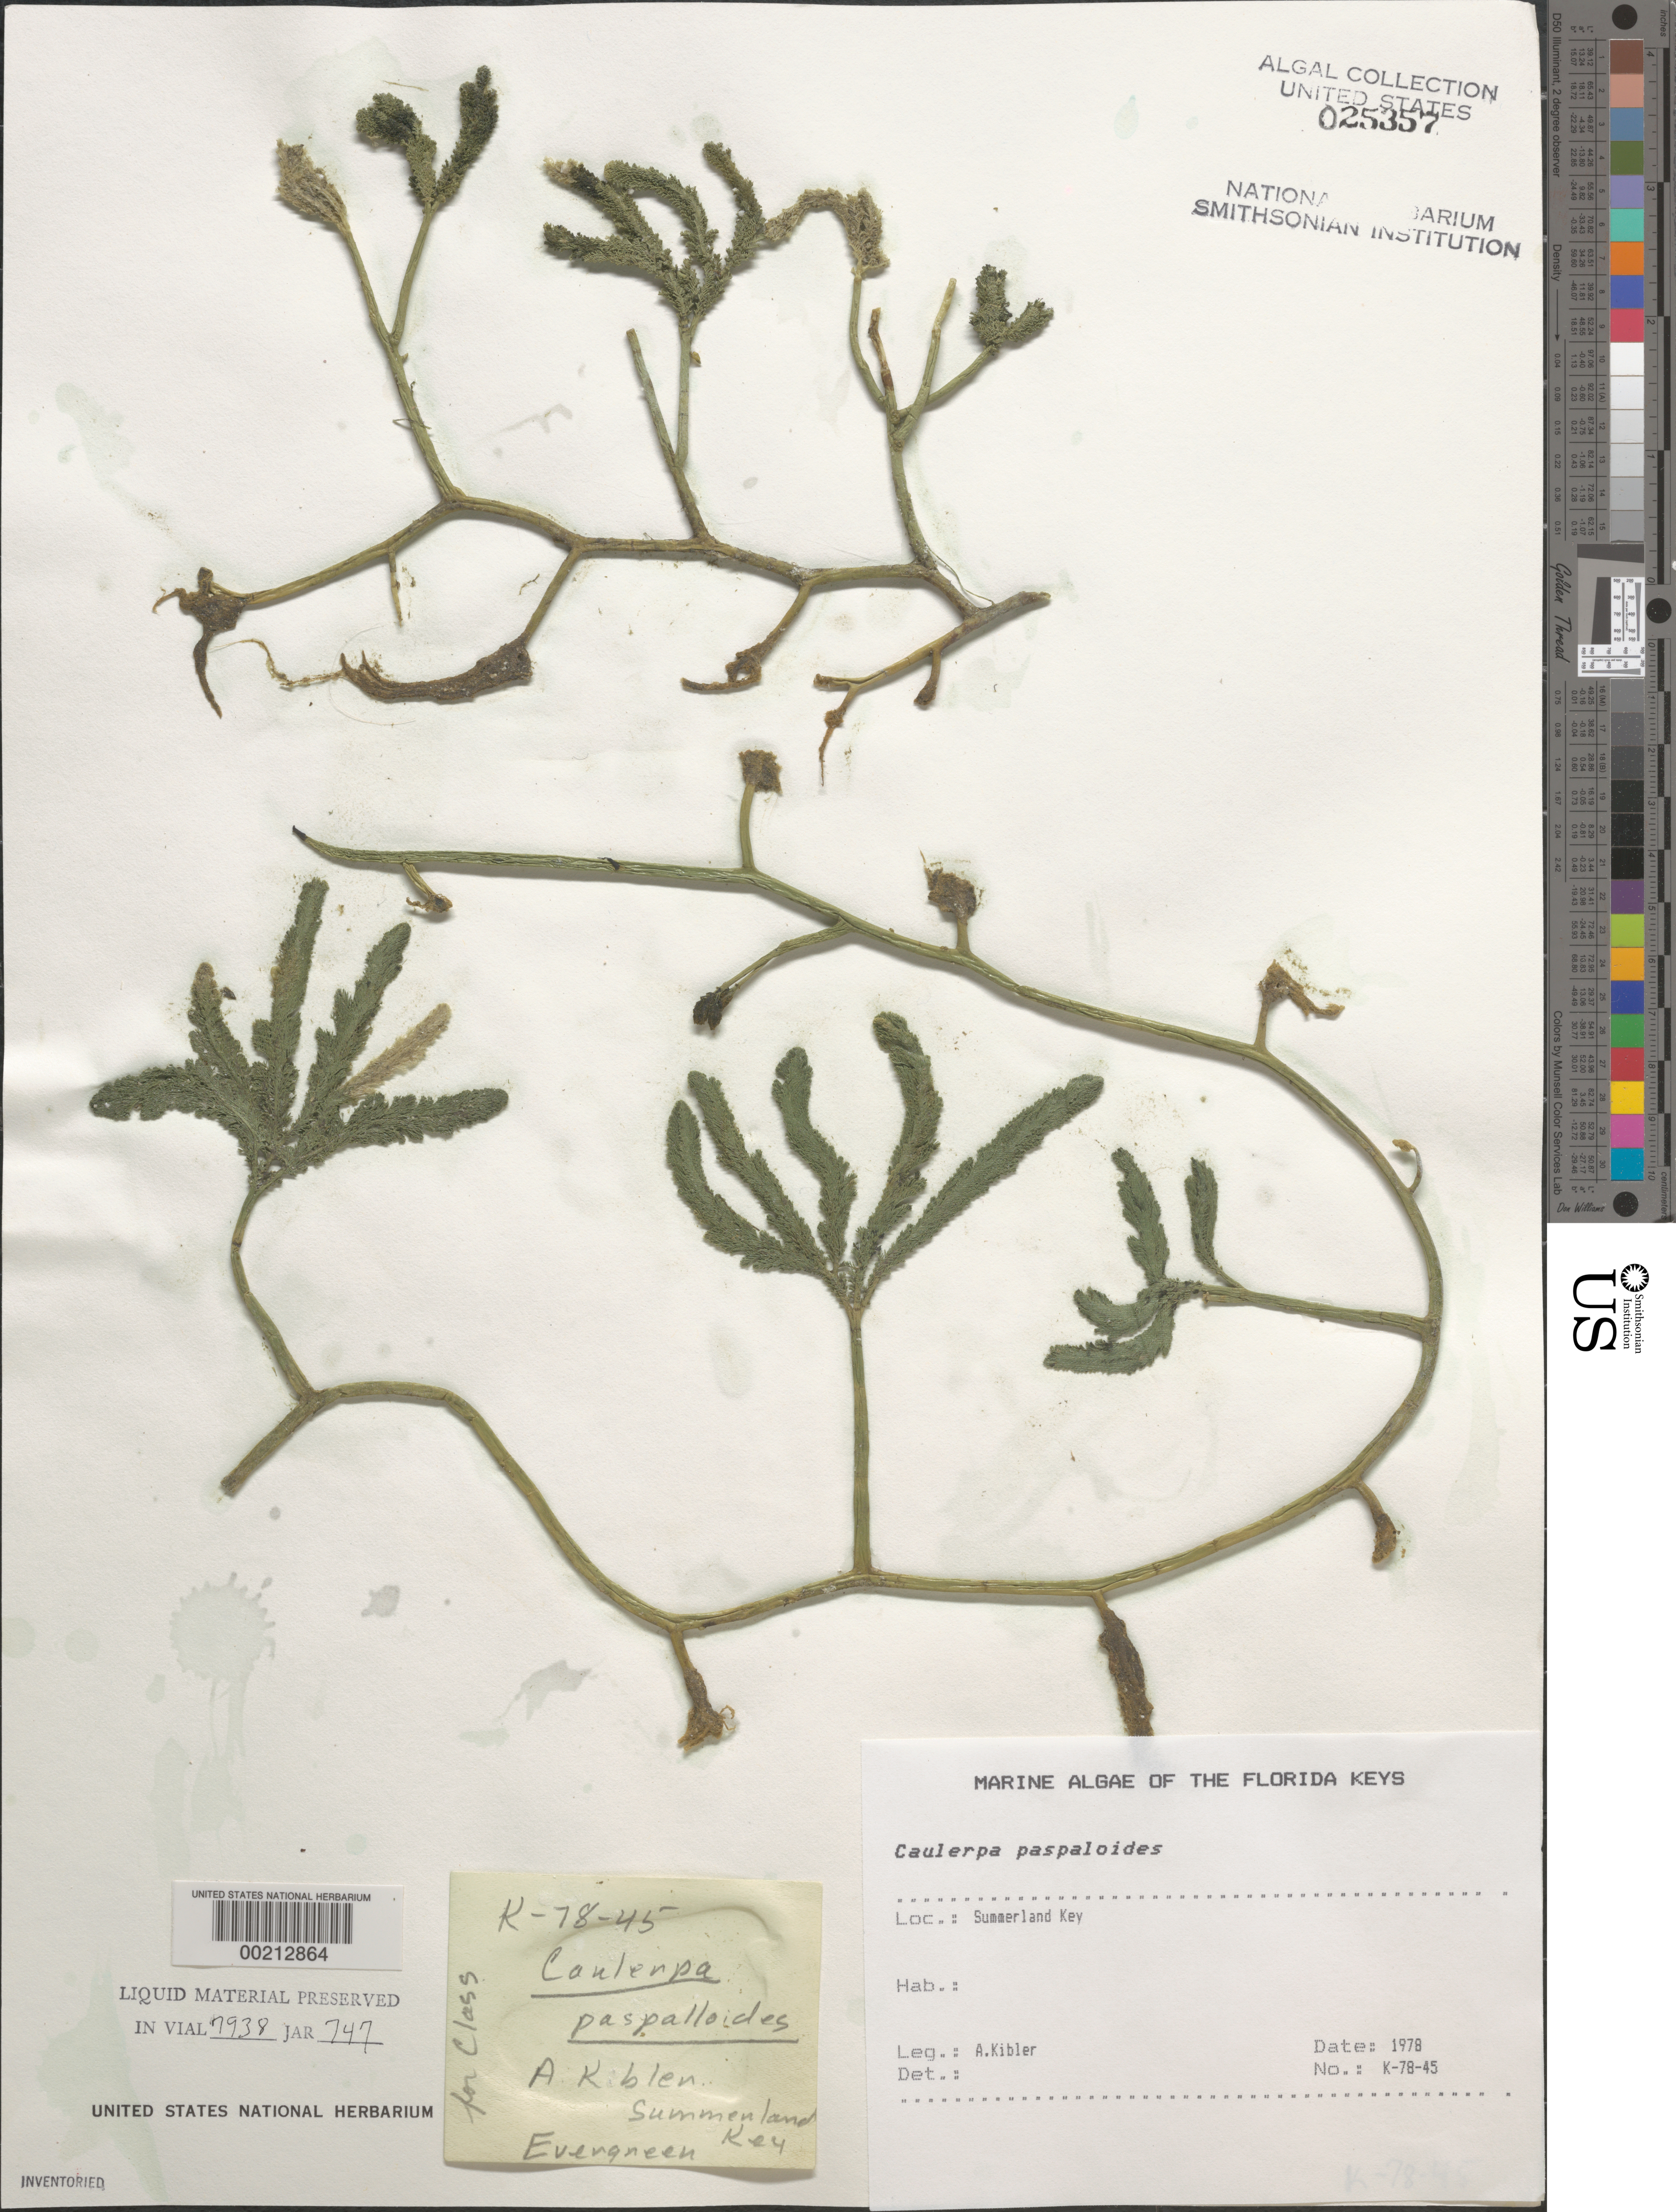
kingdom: Plantae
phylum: Chlorophyta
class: Ulvophyceae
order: Bryopsidales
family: Caulerpaceae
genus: Caulerpa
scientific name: Caulerpa paspaloides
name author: (Bory) Grev.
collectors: A. Kibler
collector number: K-78-45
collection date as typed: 1978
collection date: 1978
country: United States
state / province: Florida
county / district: Monroe County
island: Summerland Key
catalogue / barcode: US 25357